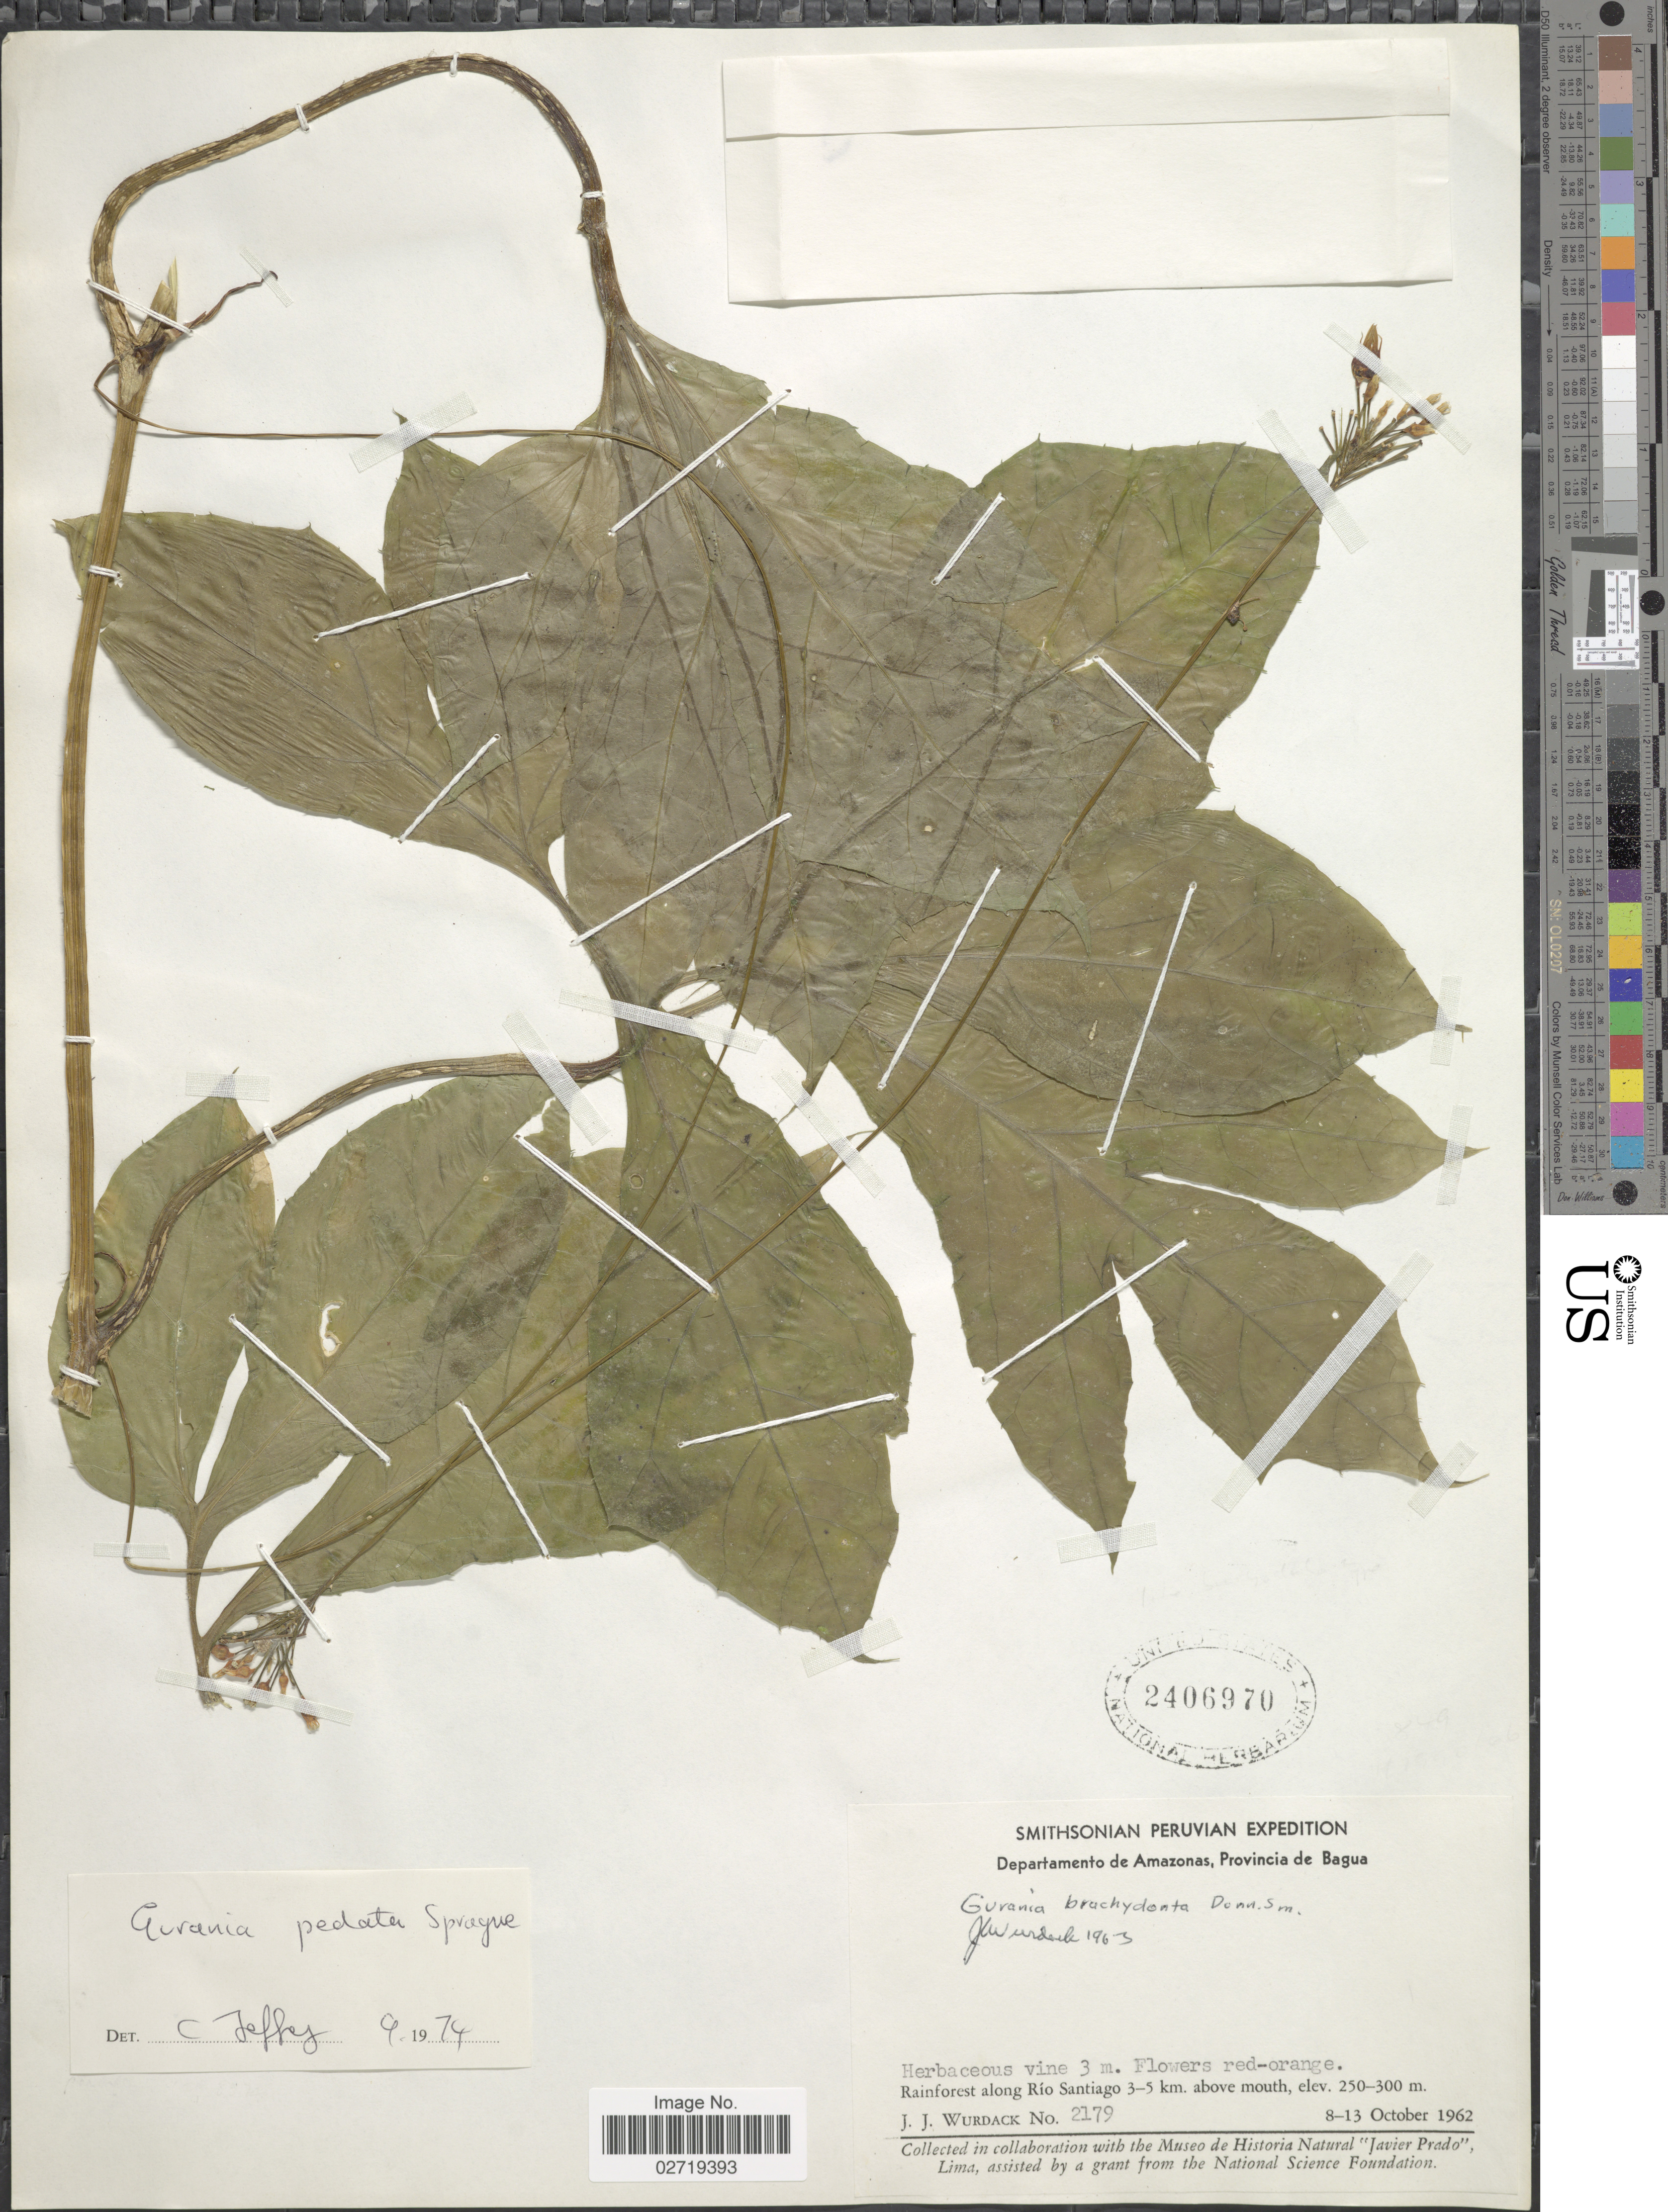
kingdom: Plantae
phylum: Tracheophyta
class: Magnoliopsida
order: Cucurbitales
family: Cucurbitaceae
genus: Gurania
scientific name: Gurania pedata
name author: Sprague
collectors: J. J. Wurdack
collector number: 2179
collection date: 1962-10-08/1962-10-13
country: Peru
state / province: Amazonas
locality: Departamento de Amazonas, Provincia de Bagua, Rainforest along Río Santiago 3-5 km above mouth.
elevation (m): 250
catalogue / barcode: US 2406970